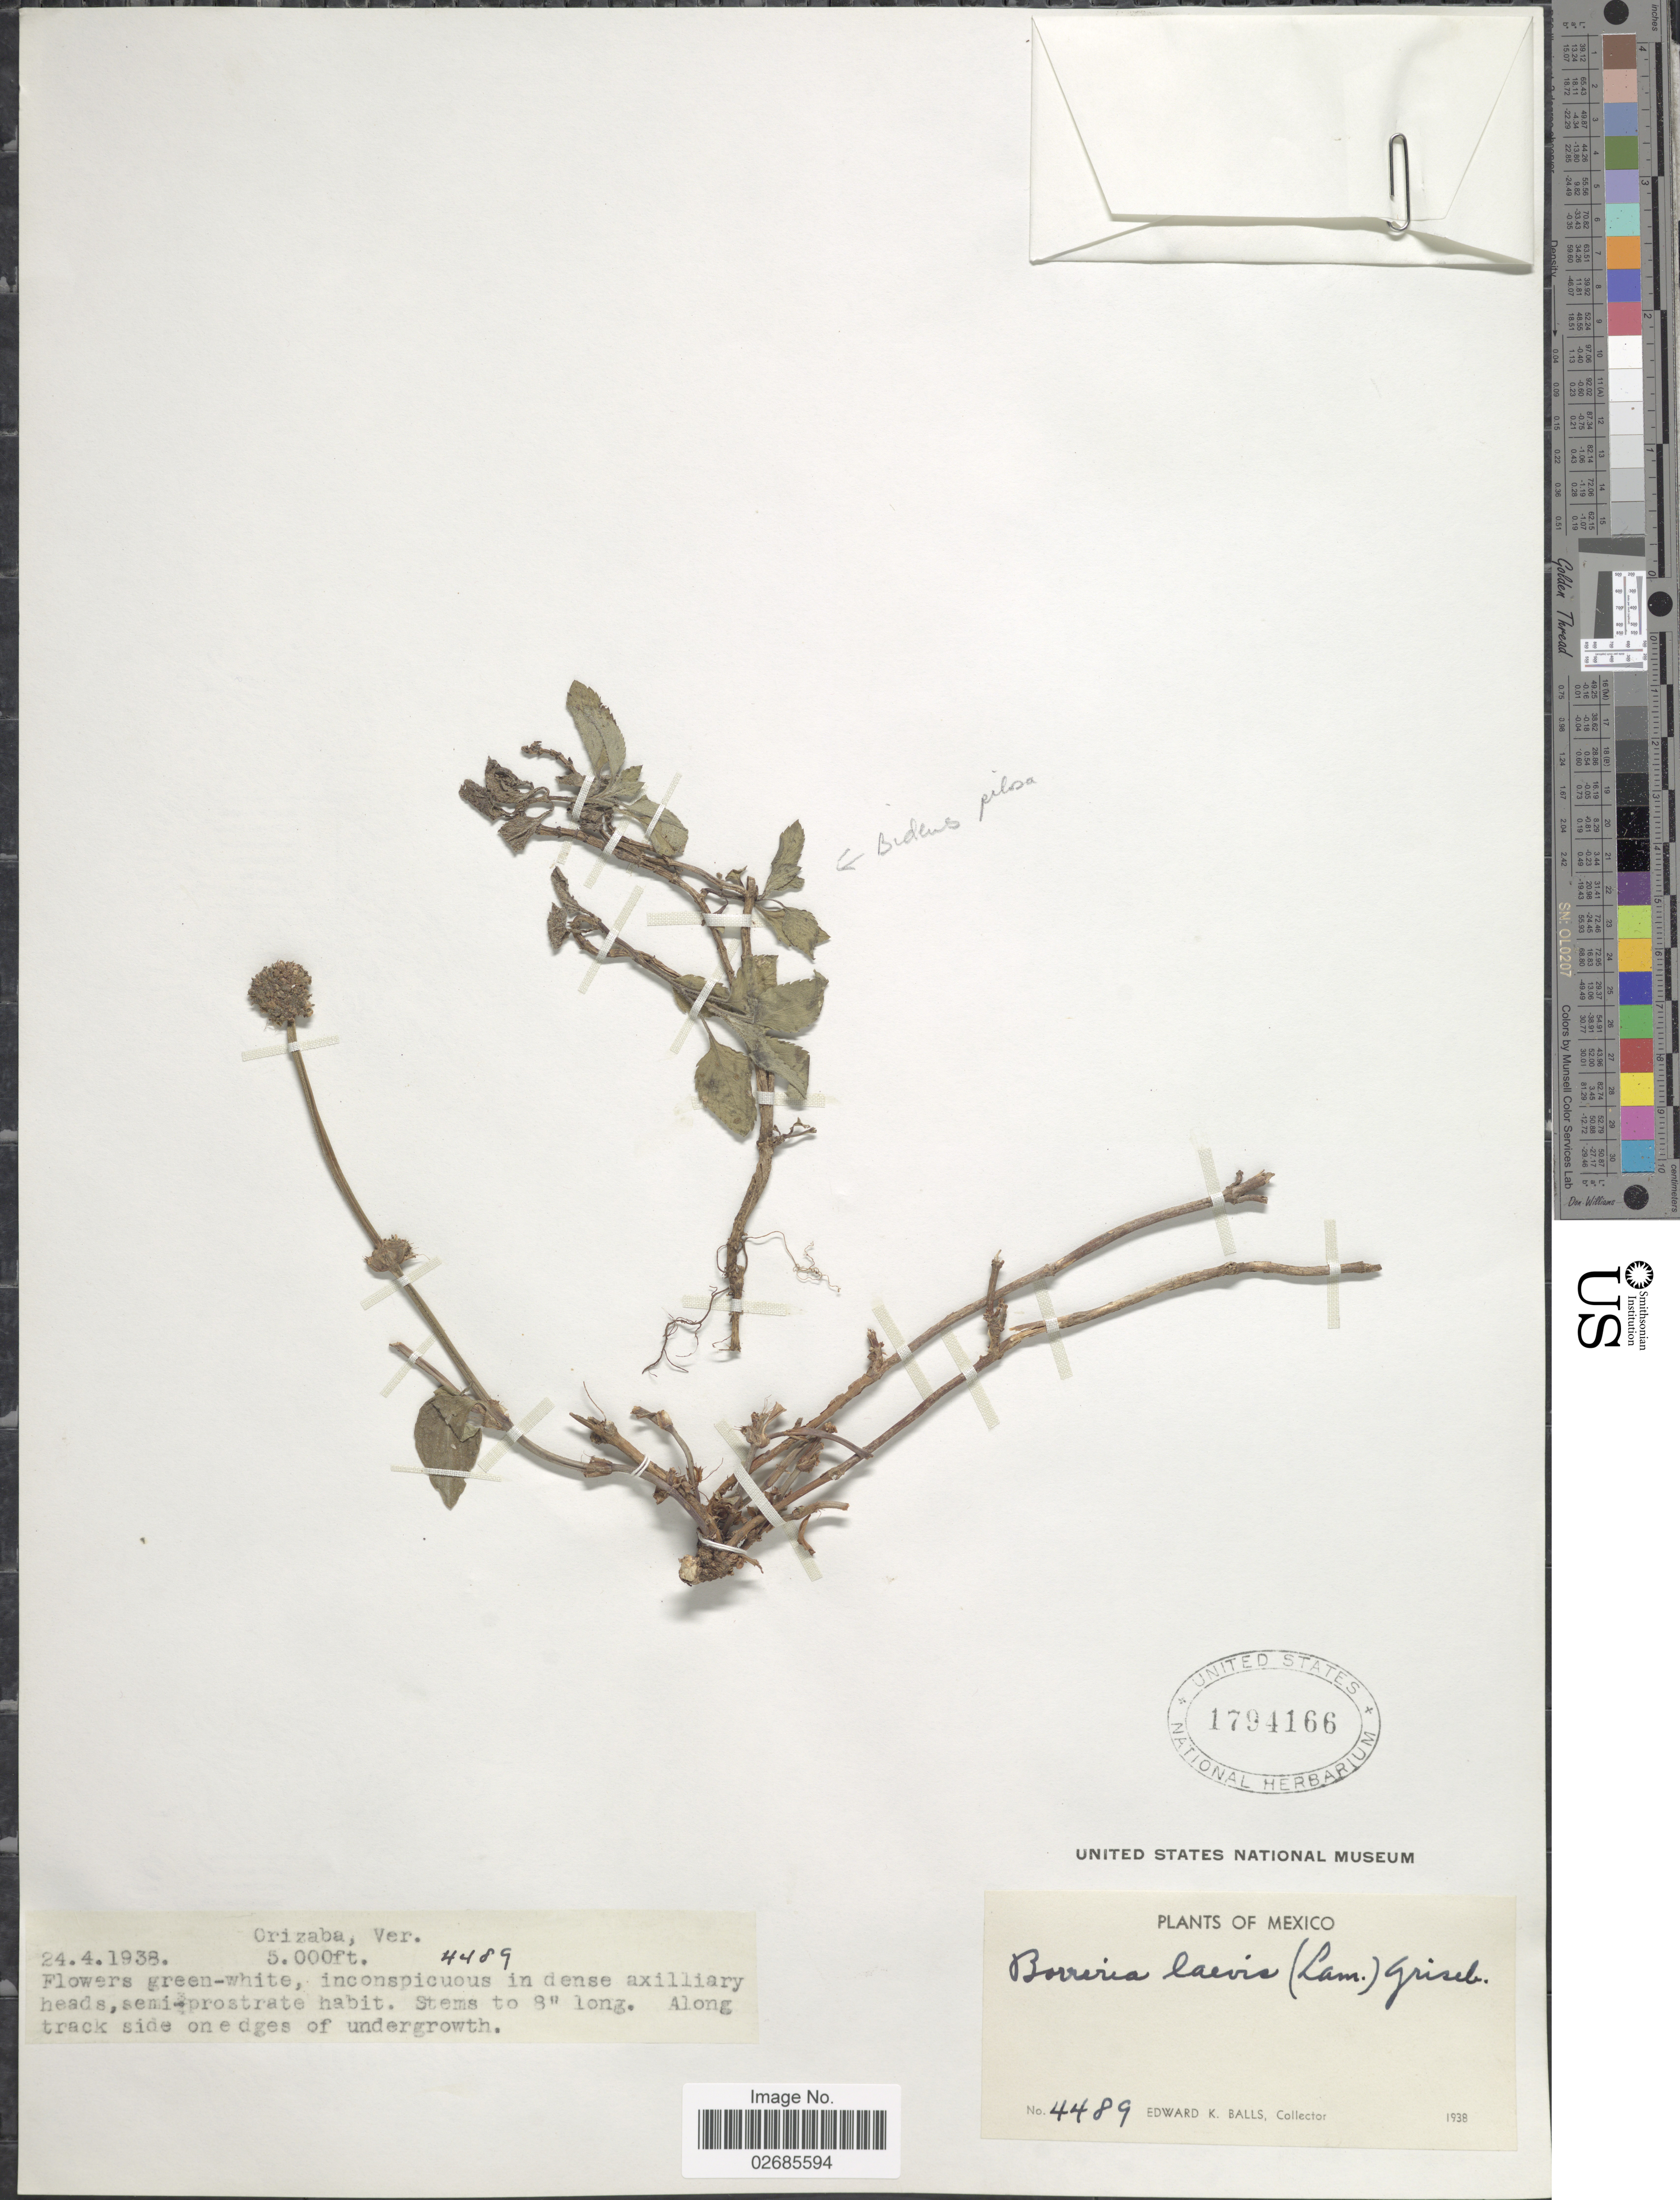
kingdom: Plantae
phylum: Tracheophyta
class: Magnoliopsida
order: Gentianales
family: Rubiaceae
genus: Borreria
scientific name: Borreria assurgens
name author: (Ruiz & Pav.) Griseb.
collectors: E. K. Balls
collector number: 4489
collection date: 1938-04-24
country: Mexico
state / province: Veracruz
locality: Orizaba, Ver. Along track side on edges of undergrowth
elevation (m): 1524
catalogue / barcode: US 1794166